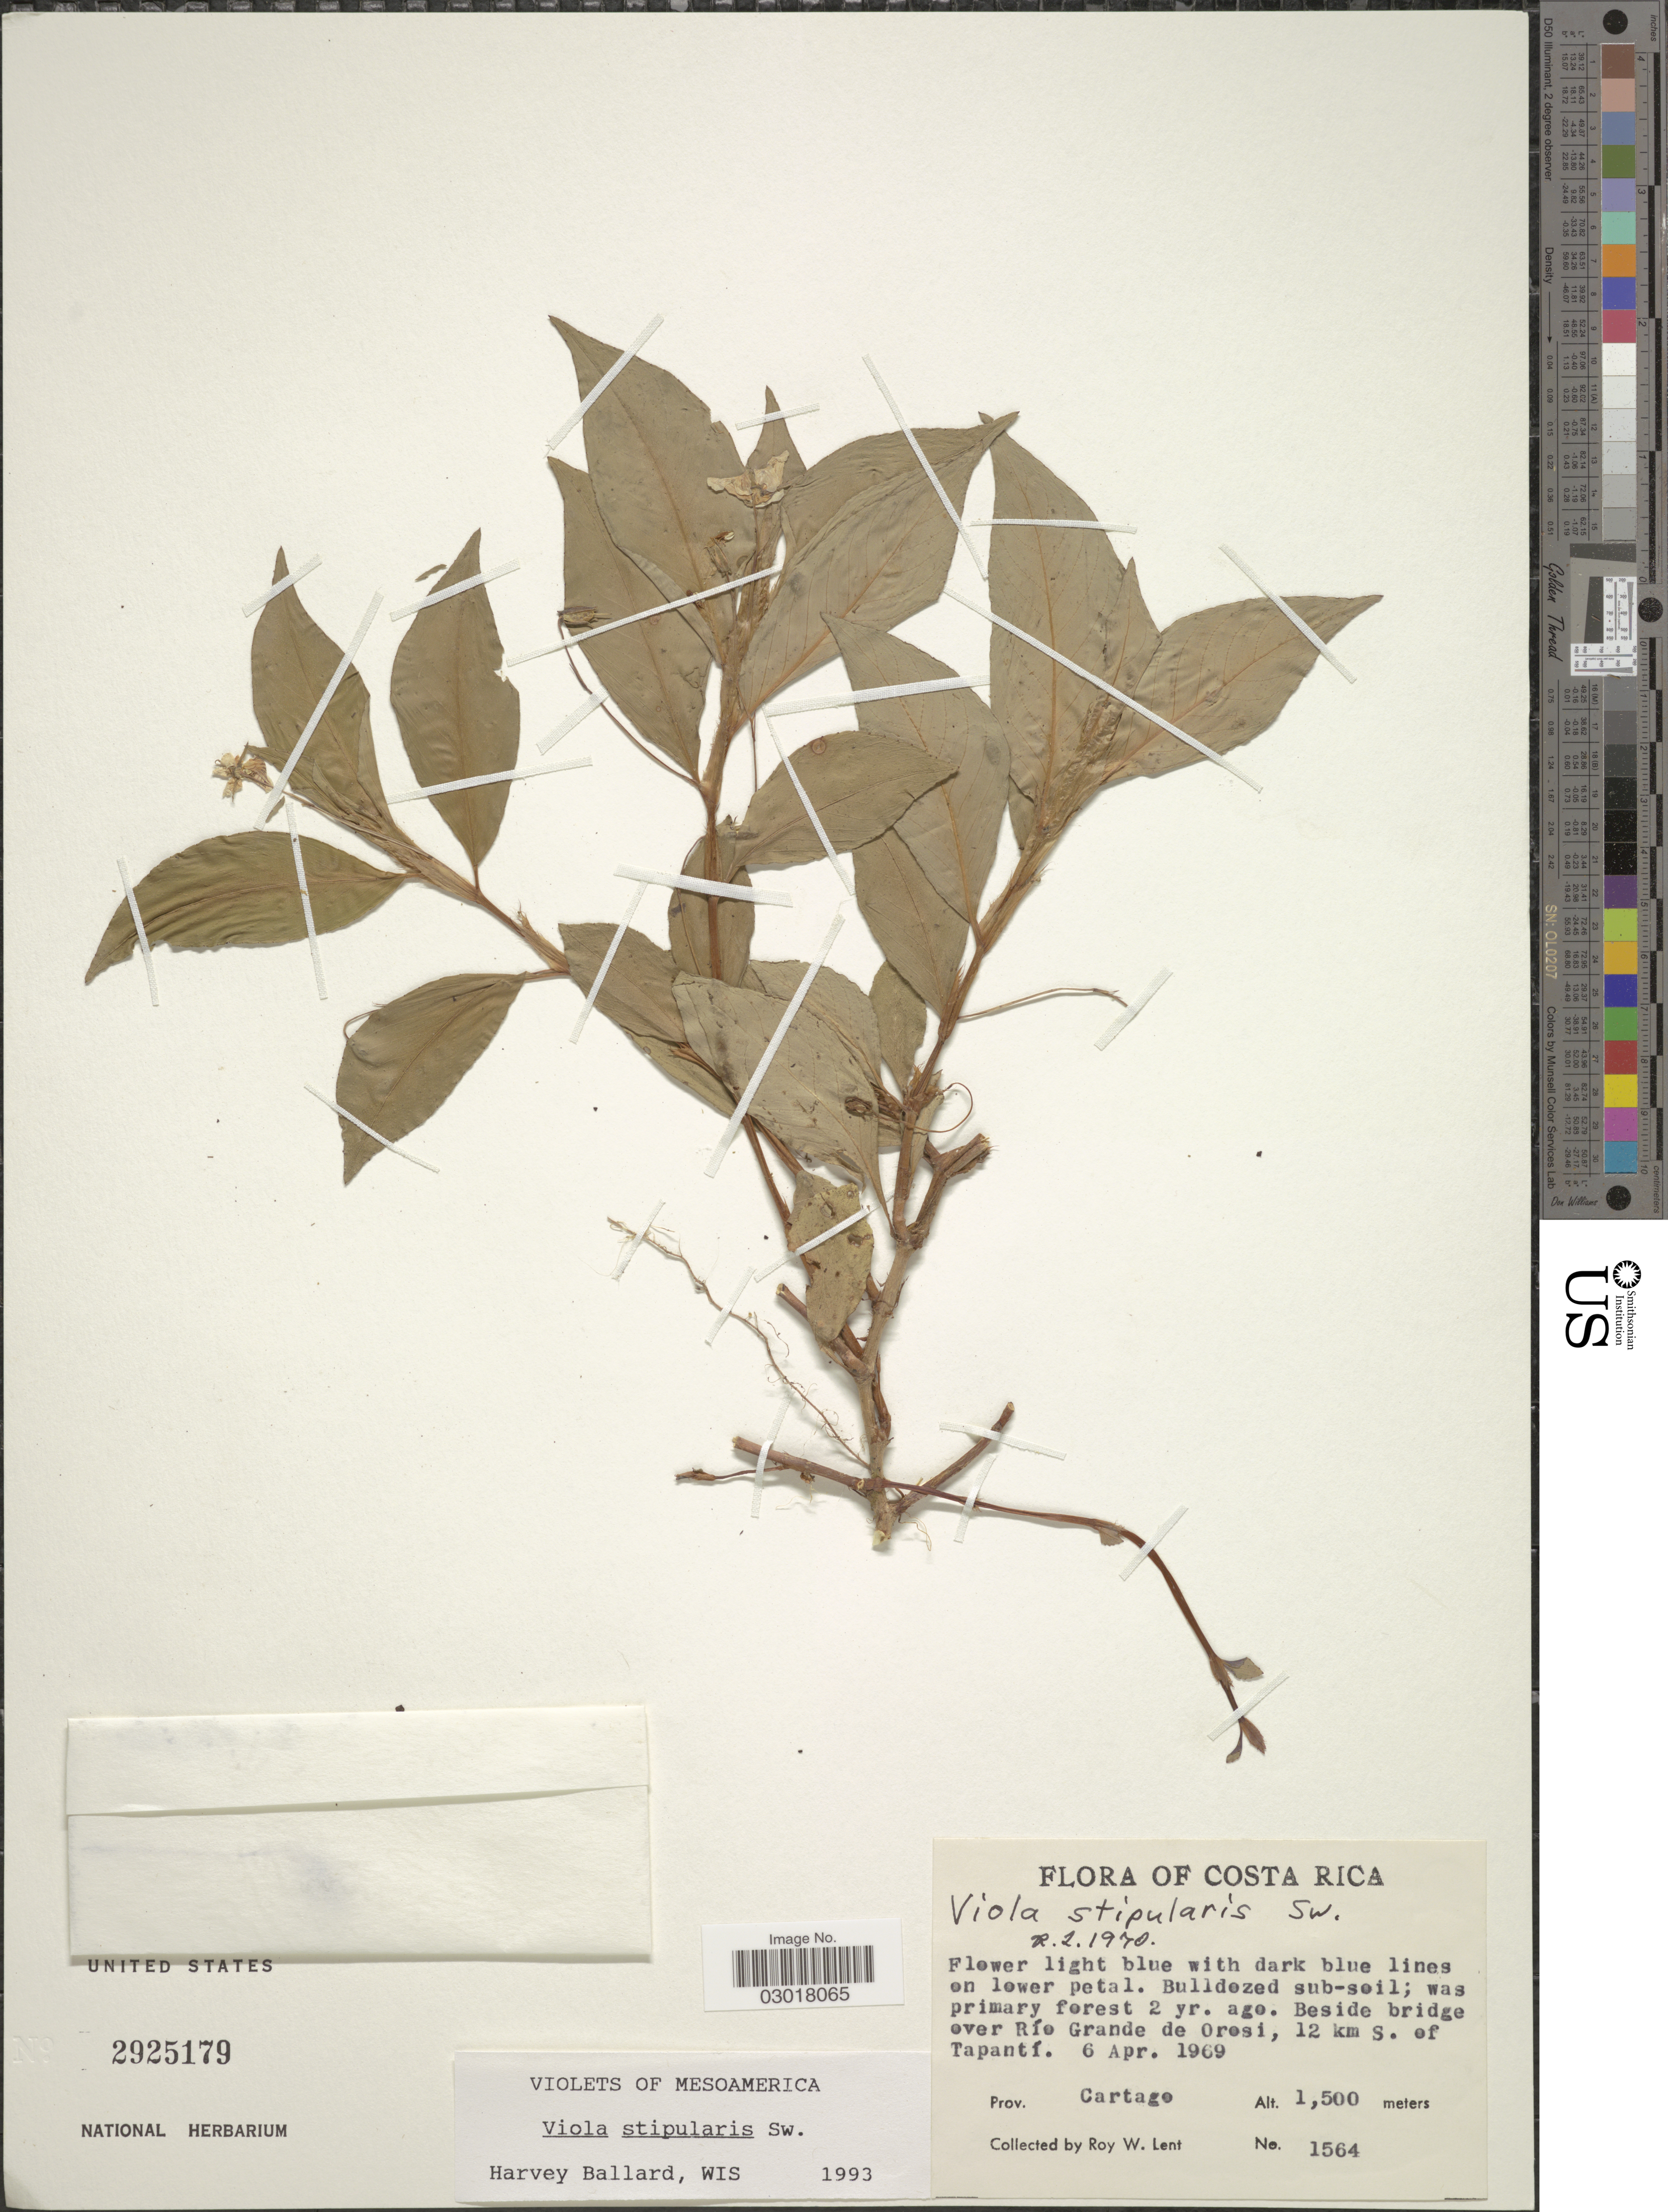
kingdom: Plantae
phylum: Tracheophyta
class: Magnoliopsida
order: Malpighiales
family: Violaceae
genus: Viola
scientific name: Viola stipularis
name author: Sw.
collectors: R. W. Lent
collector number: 1564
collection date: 1969-04-06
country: Costa Rica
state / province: Cartago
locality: Beside bridge over Río Grande de Orosi, 12 km S. of Tapantí.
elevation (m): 1500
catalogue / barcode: US 2925179